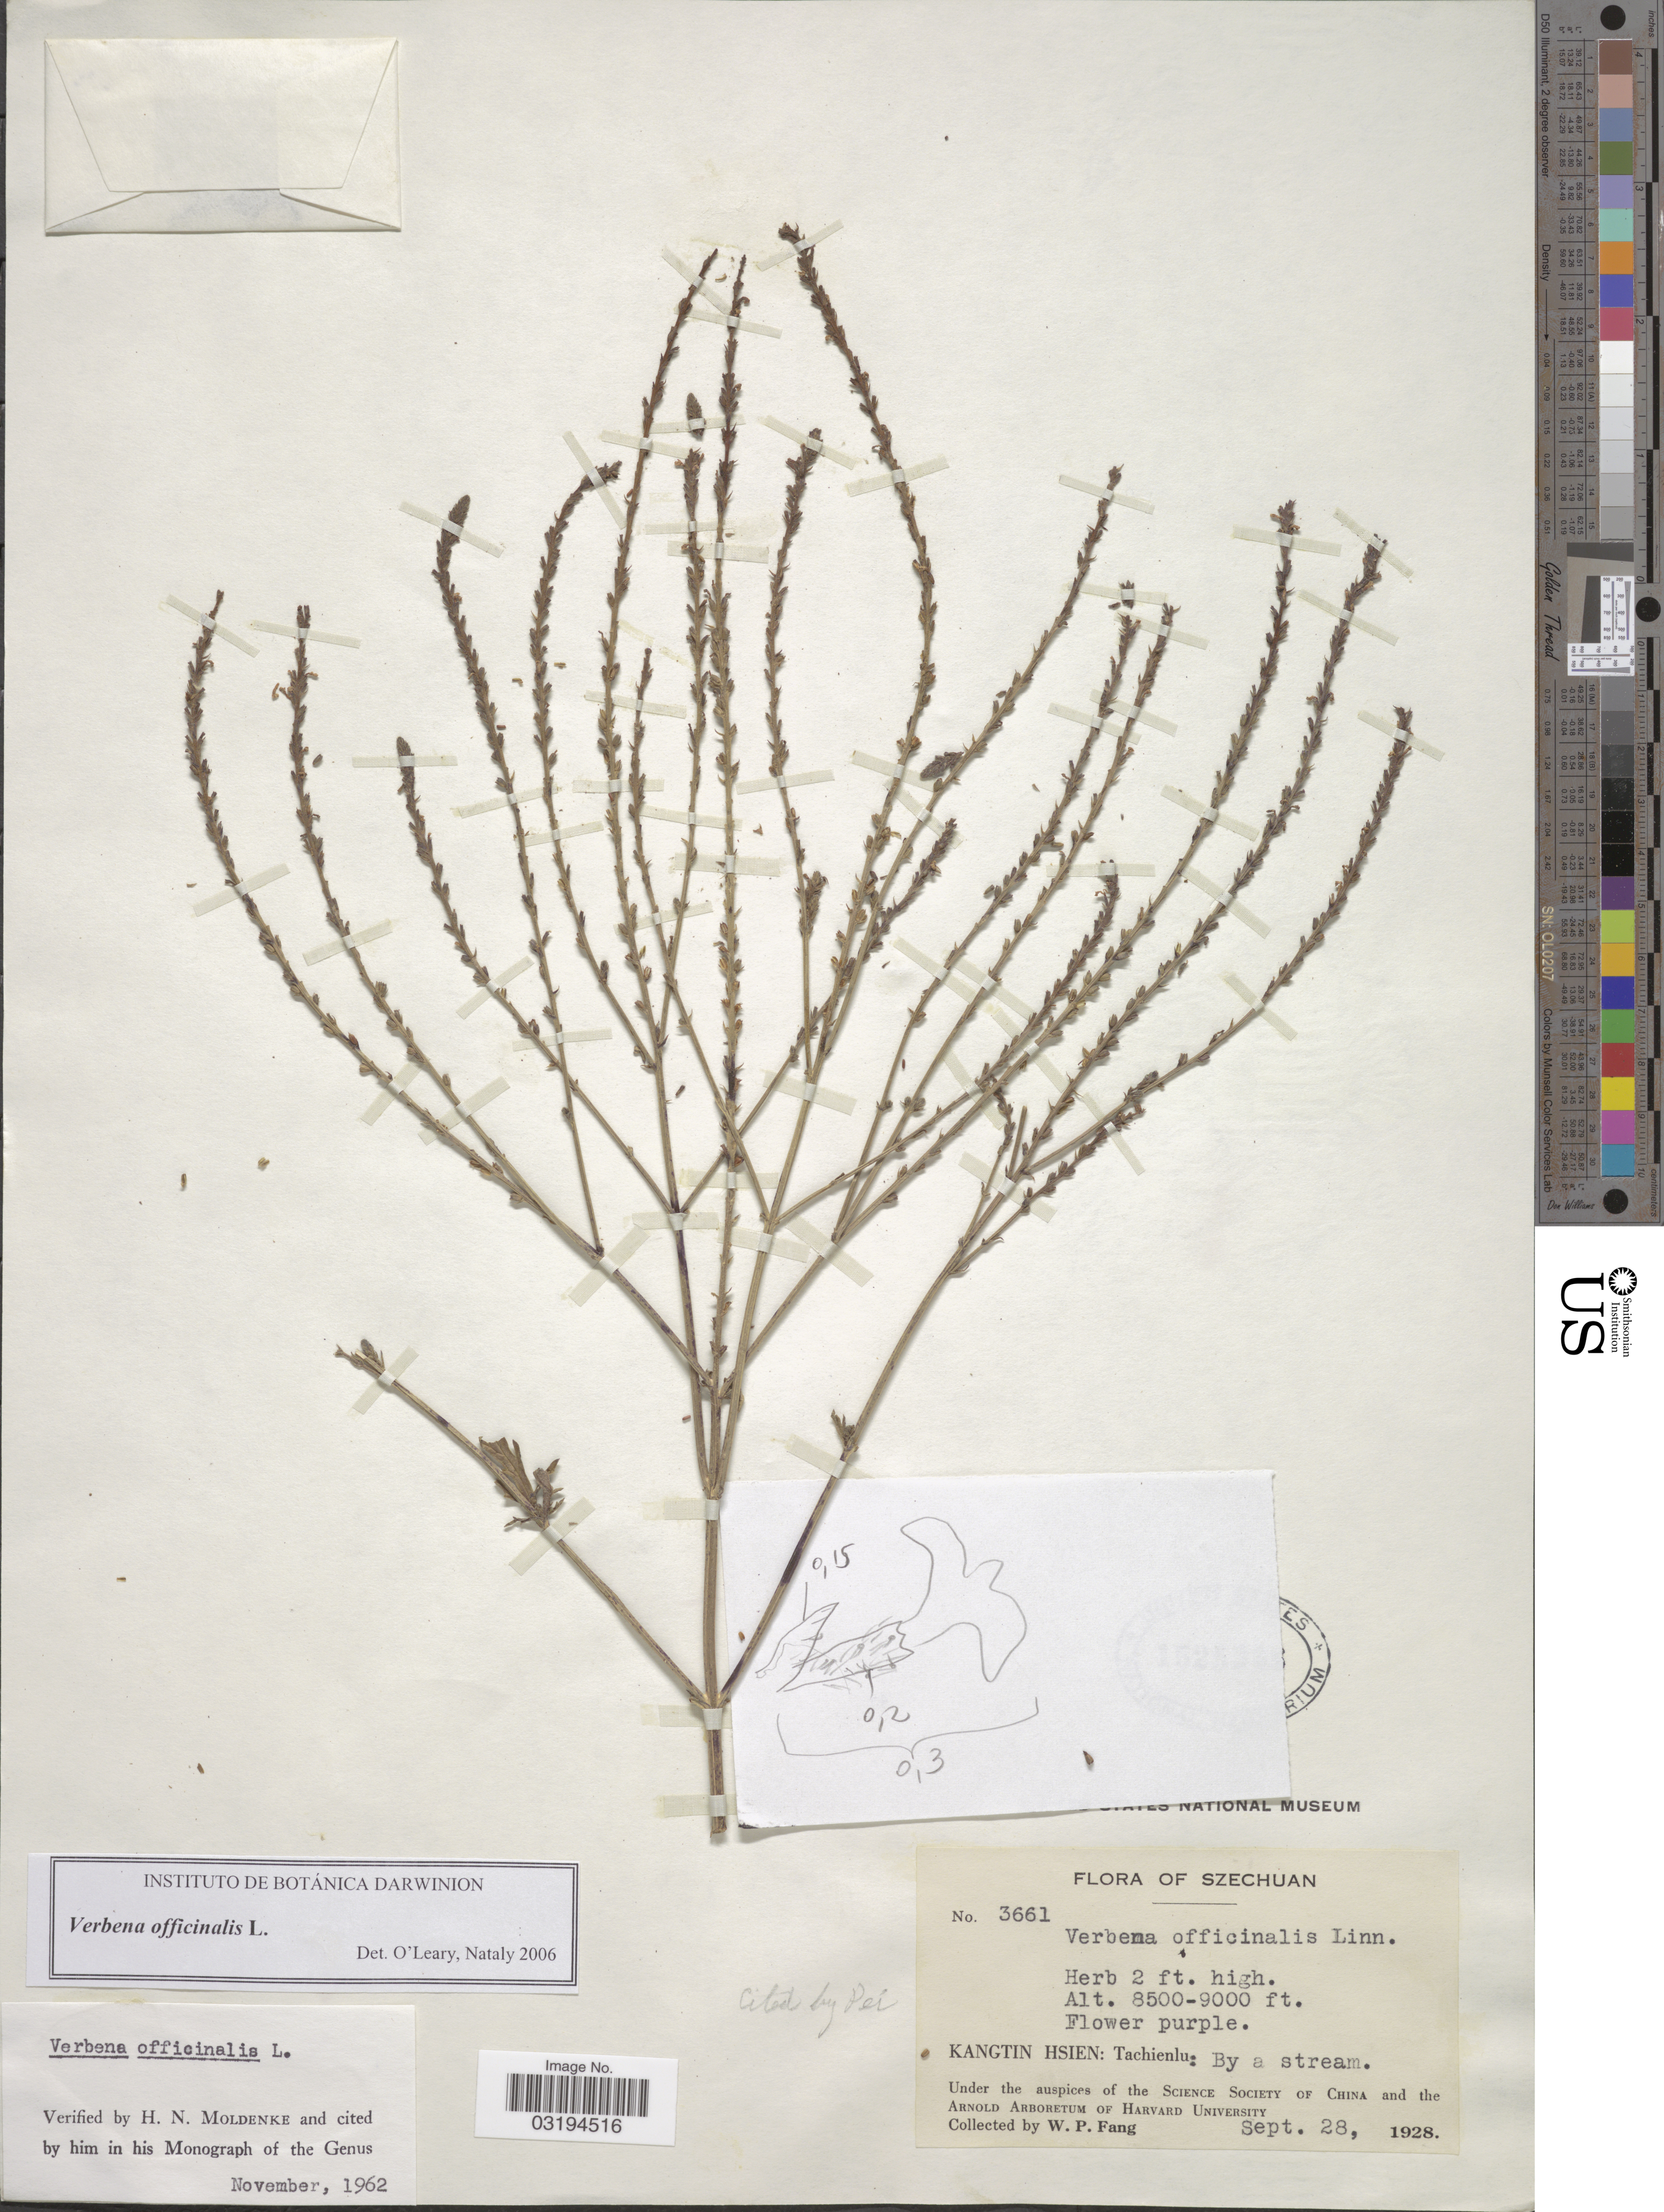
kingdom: Plantae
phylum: Tracheophyta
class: Magnoliopsida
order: Lamiales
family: Verbenaceae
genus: Verbena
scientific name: Verbena officinalis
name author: L.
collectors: W. P. Fang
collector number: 3661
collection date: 1928-09-28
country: China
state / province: Sichuan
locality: Szechuan. KANGTIN HSIEN: Tachienlu: By a stream.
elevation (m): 2591